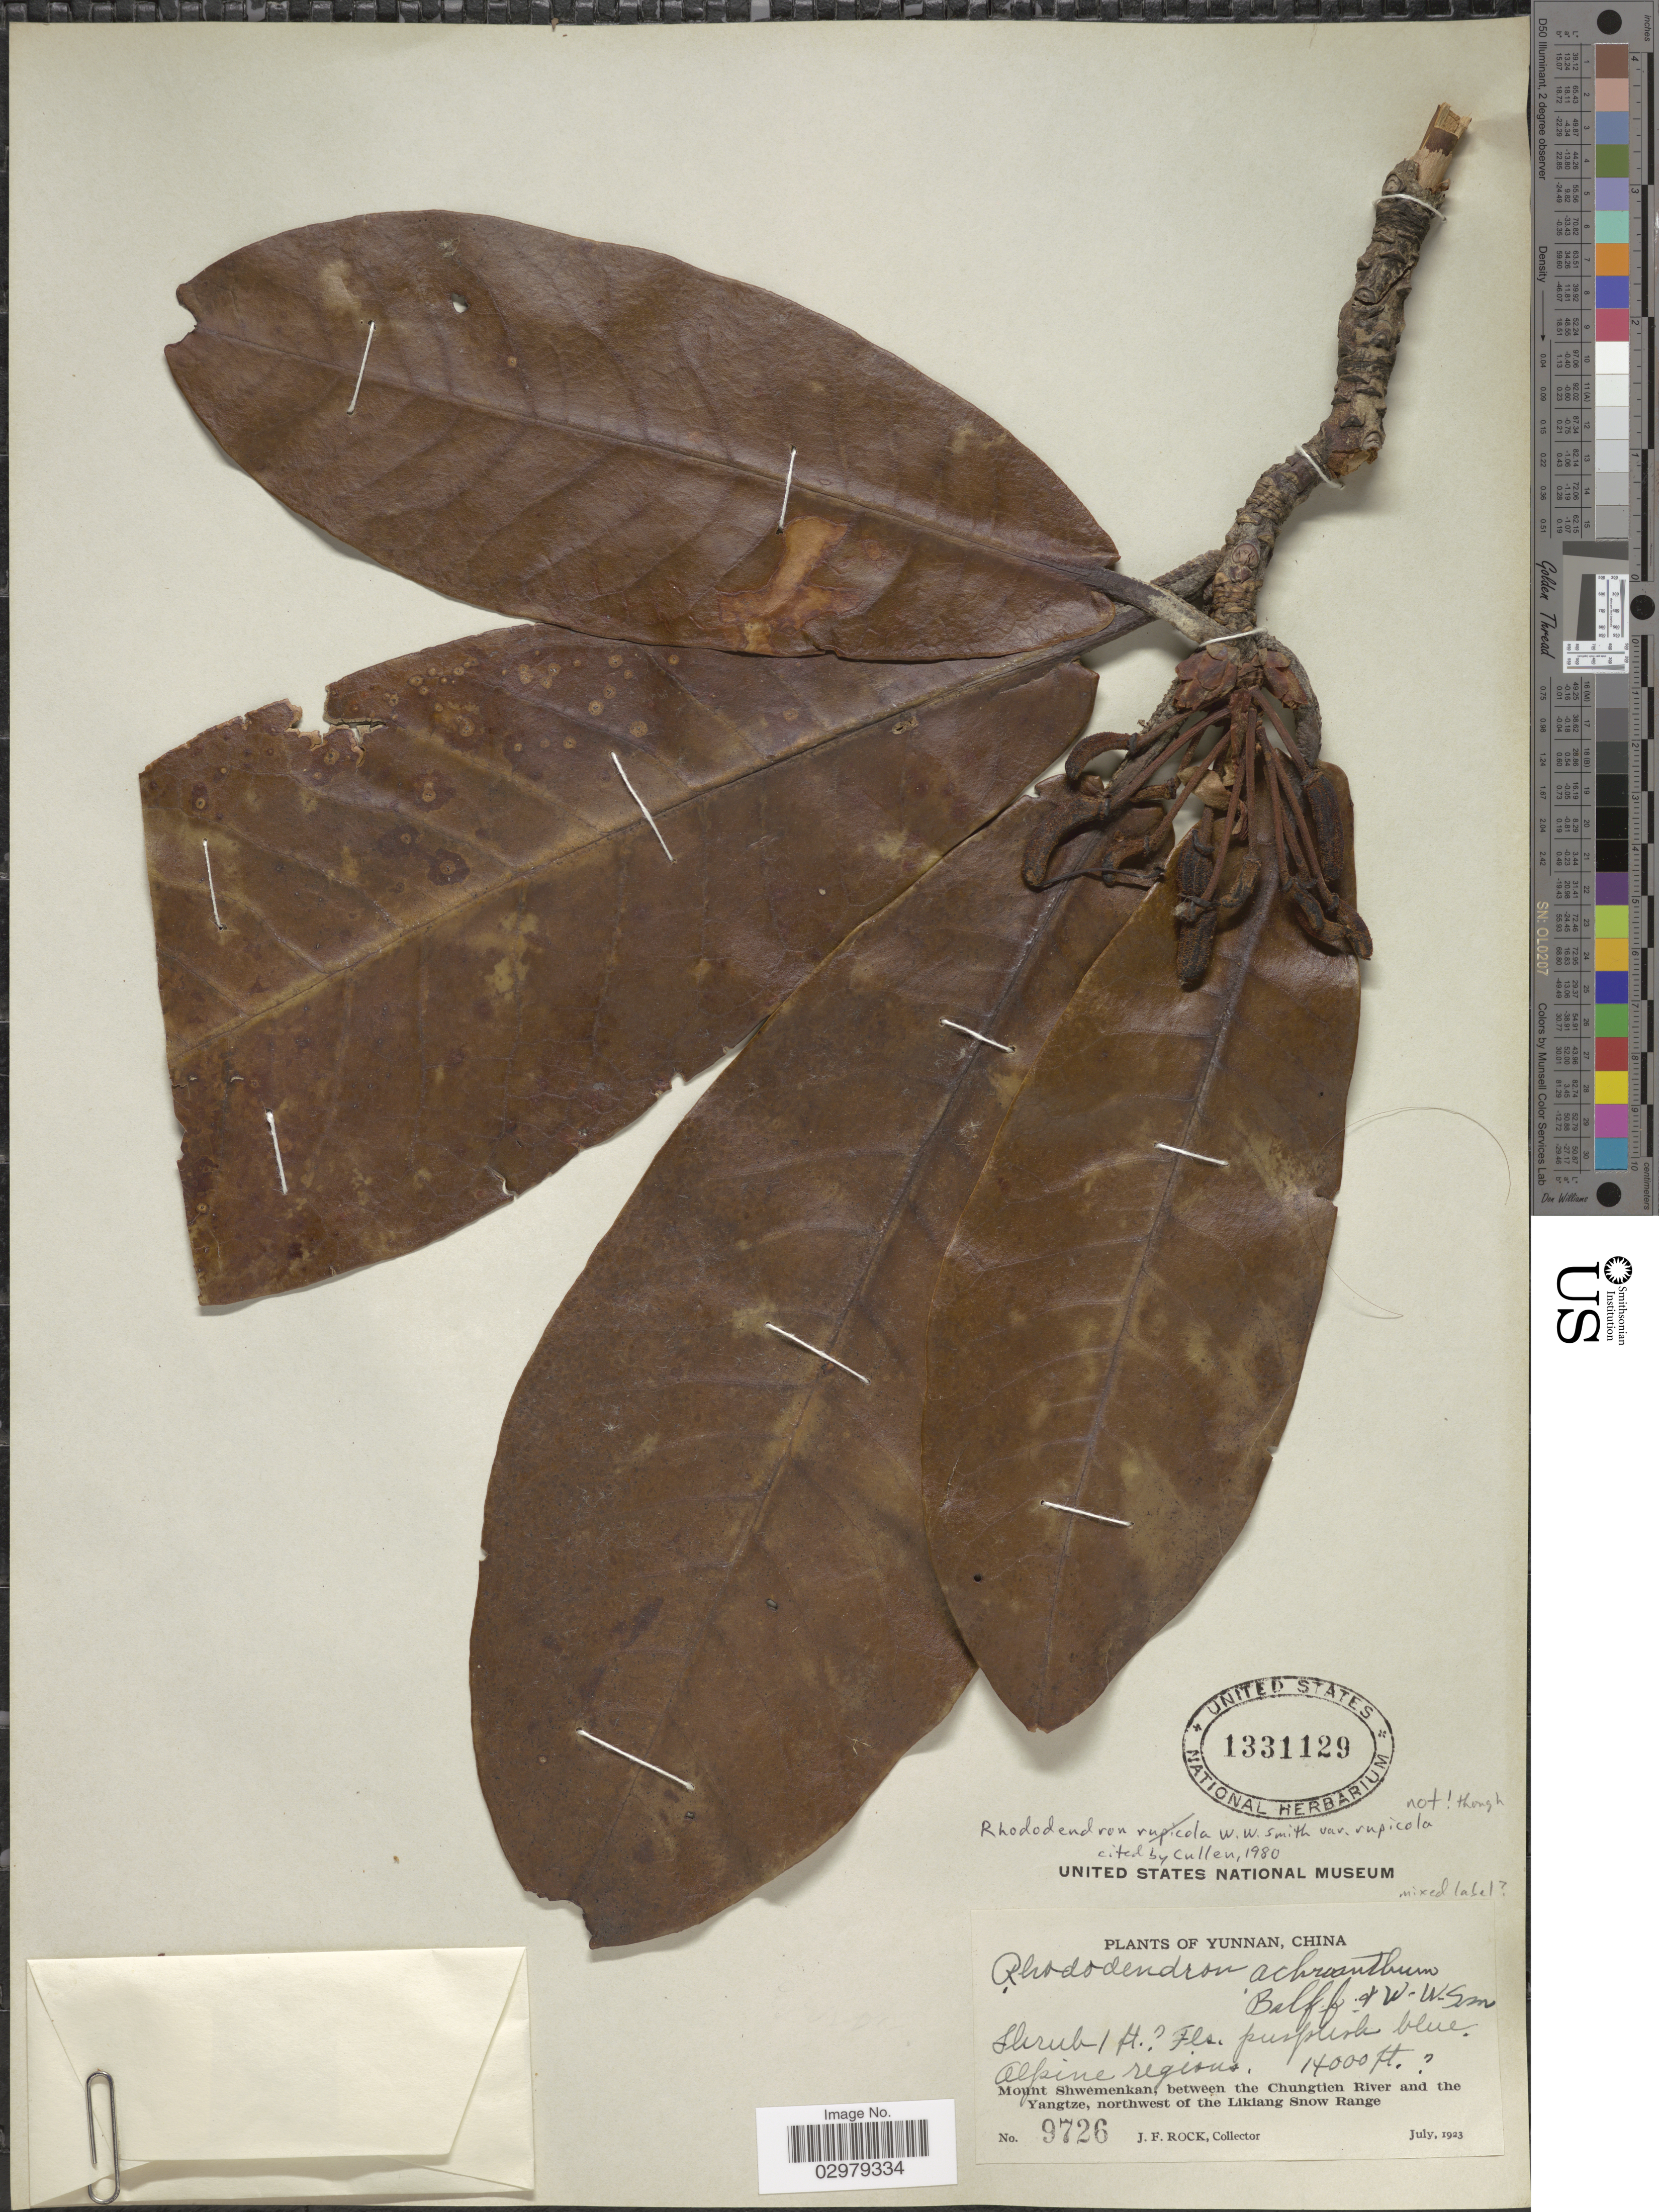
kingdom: Plantae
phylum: Tracheophyta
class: Magnoliopsida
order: Ericales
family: Ericaceae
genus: Rhododendron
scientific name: Rhododendron sp.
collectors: J. Rock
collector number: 9726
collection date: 1923-07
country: China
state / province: Yunnan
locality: Alpine regions. Mount Shwemenkan, between the Chungtien River and the Yangtze, northwest of the Likiang Snow Range.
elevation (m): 4267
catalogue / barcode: US 1331129